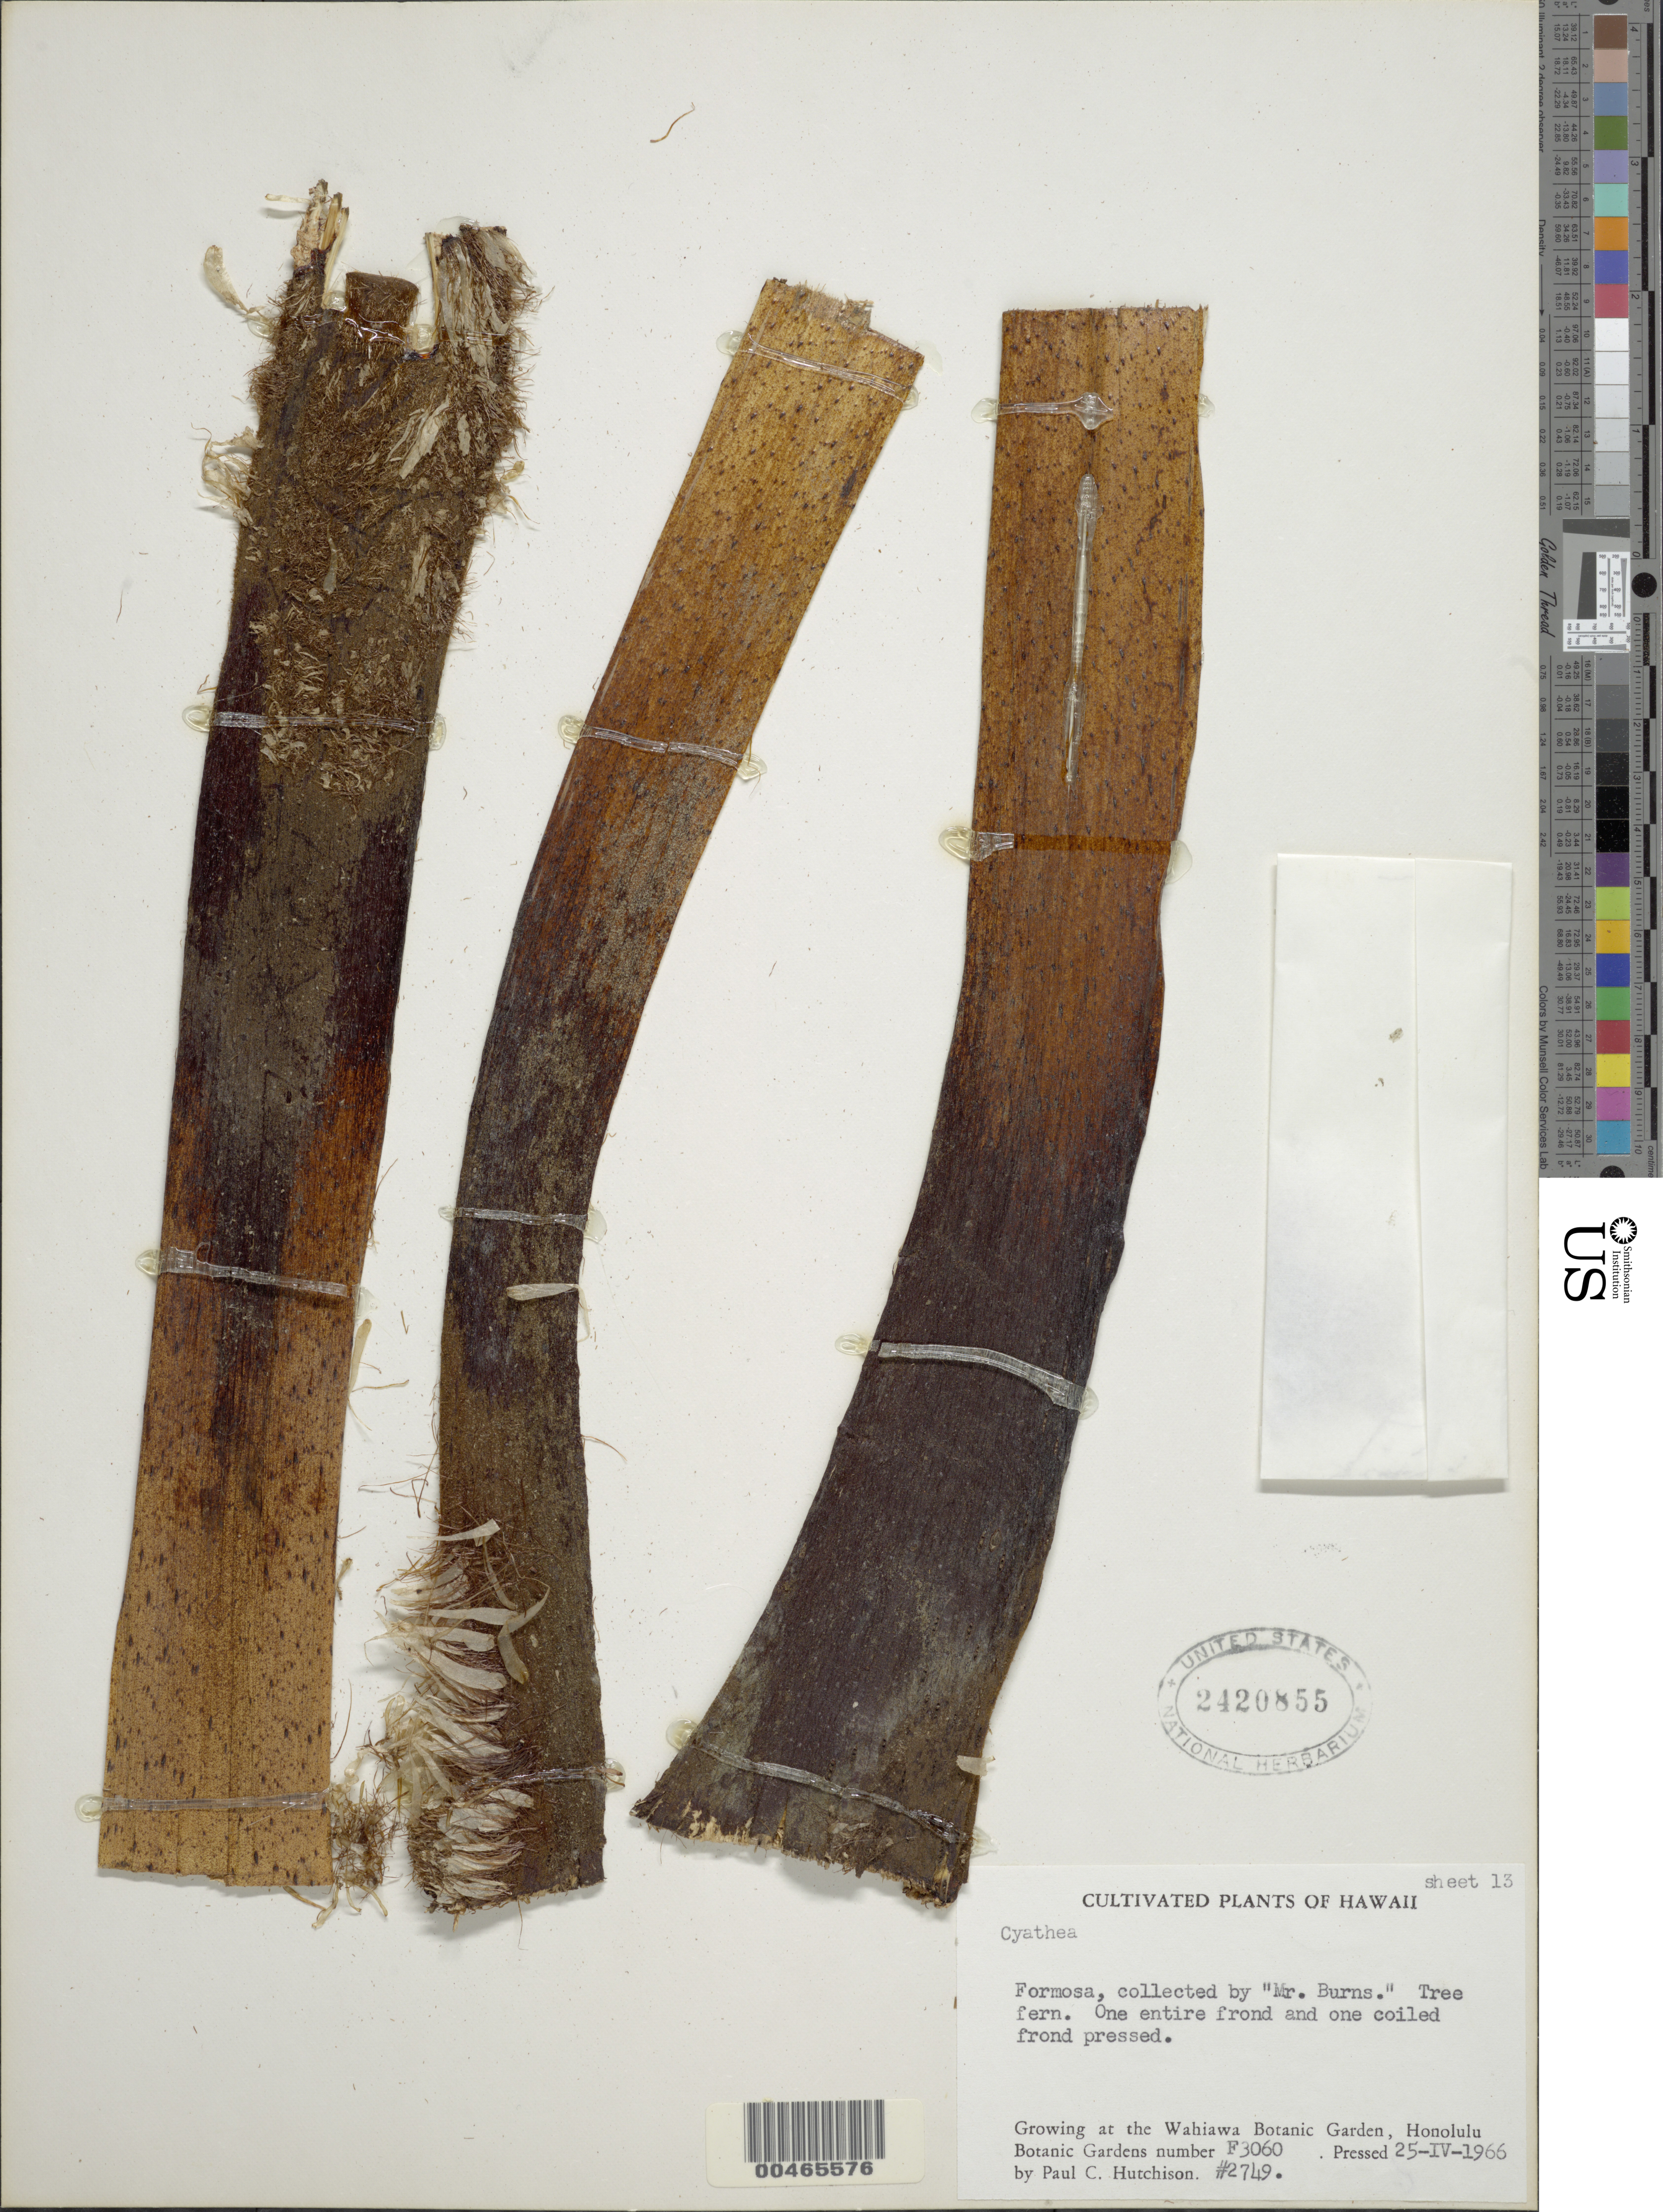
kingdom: Plantae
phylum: Tracheophyta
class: Polypodiopsida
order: Cyatheales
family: Cyatheaceae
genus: Alsophila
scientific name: Alsophila lepifera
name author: J. Sm. ex Hook.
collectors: P. C. Hutchison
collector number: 2749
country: United States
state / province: Hawaii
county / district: Honolulu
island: Oahu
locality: Growing at the Wahiawa Botanic Garden, Honolulu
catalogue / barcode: US 2420855